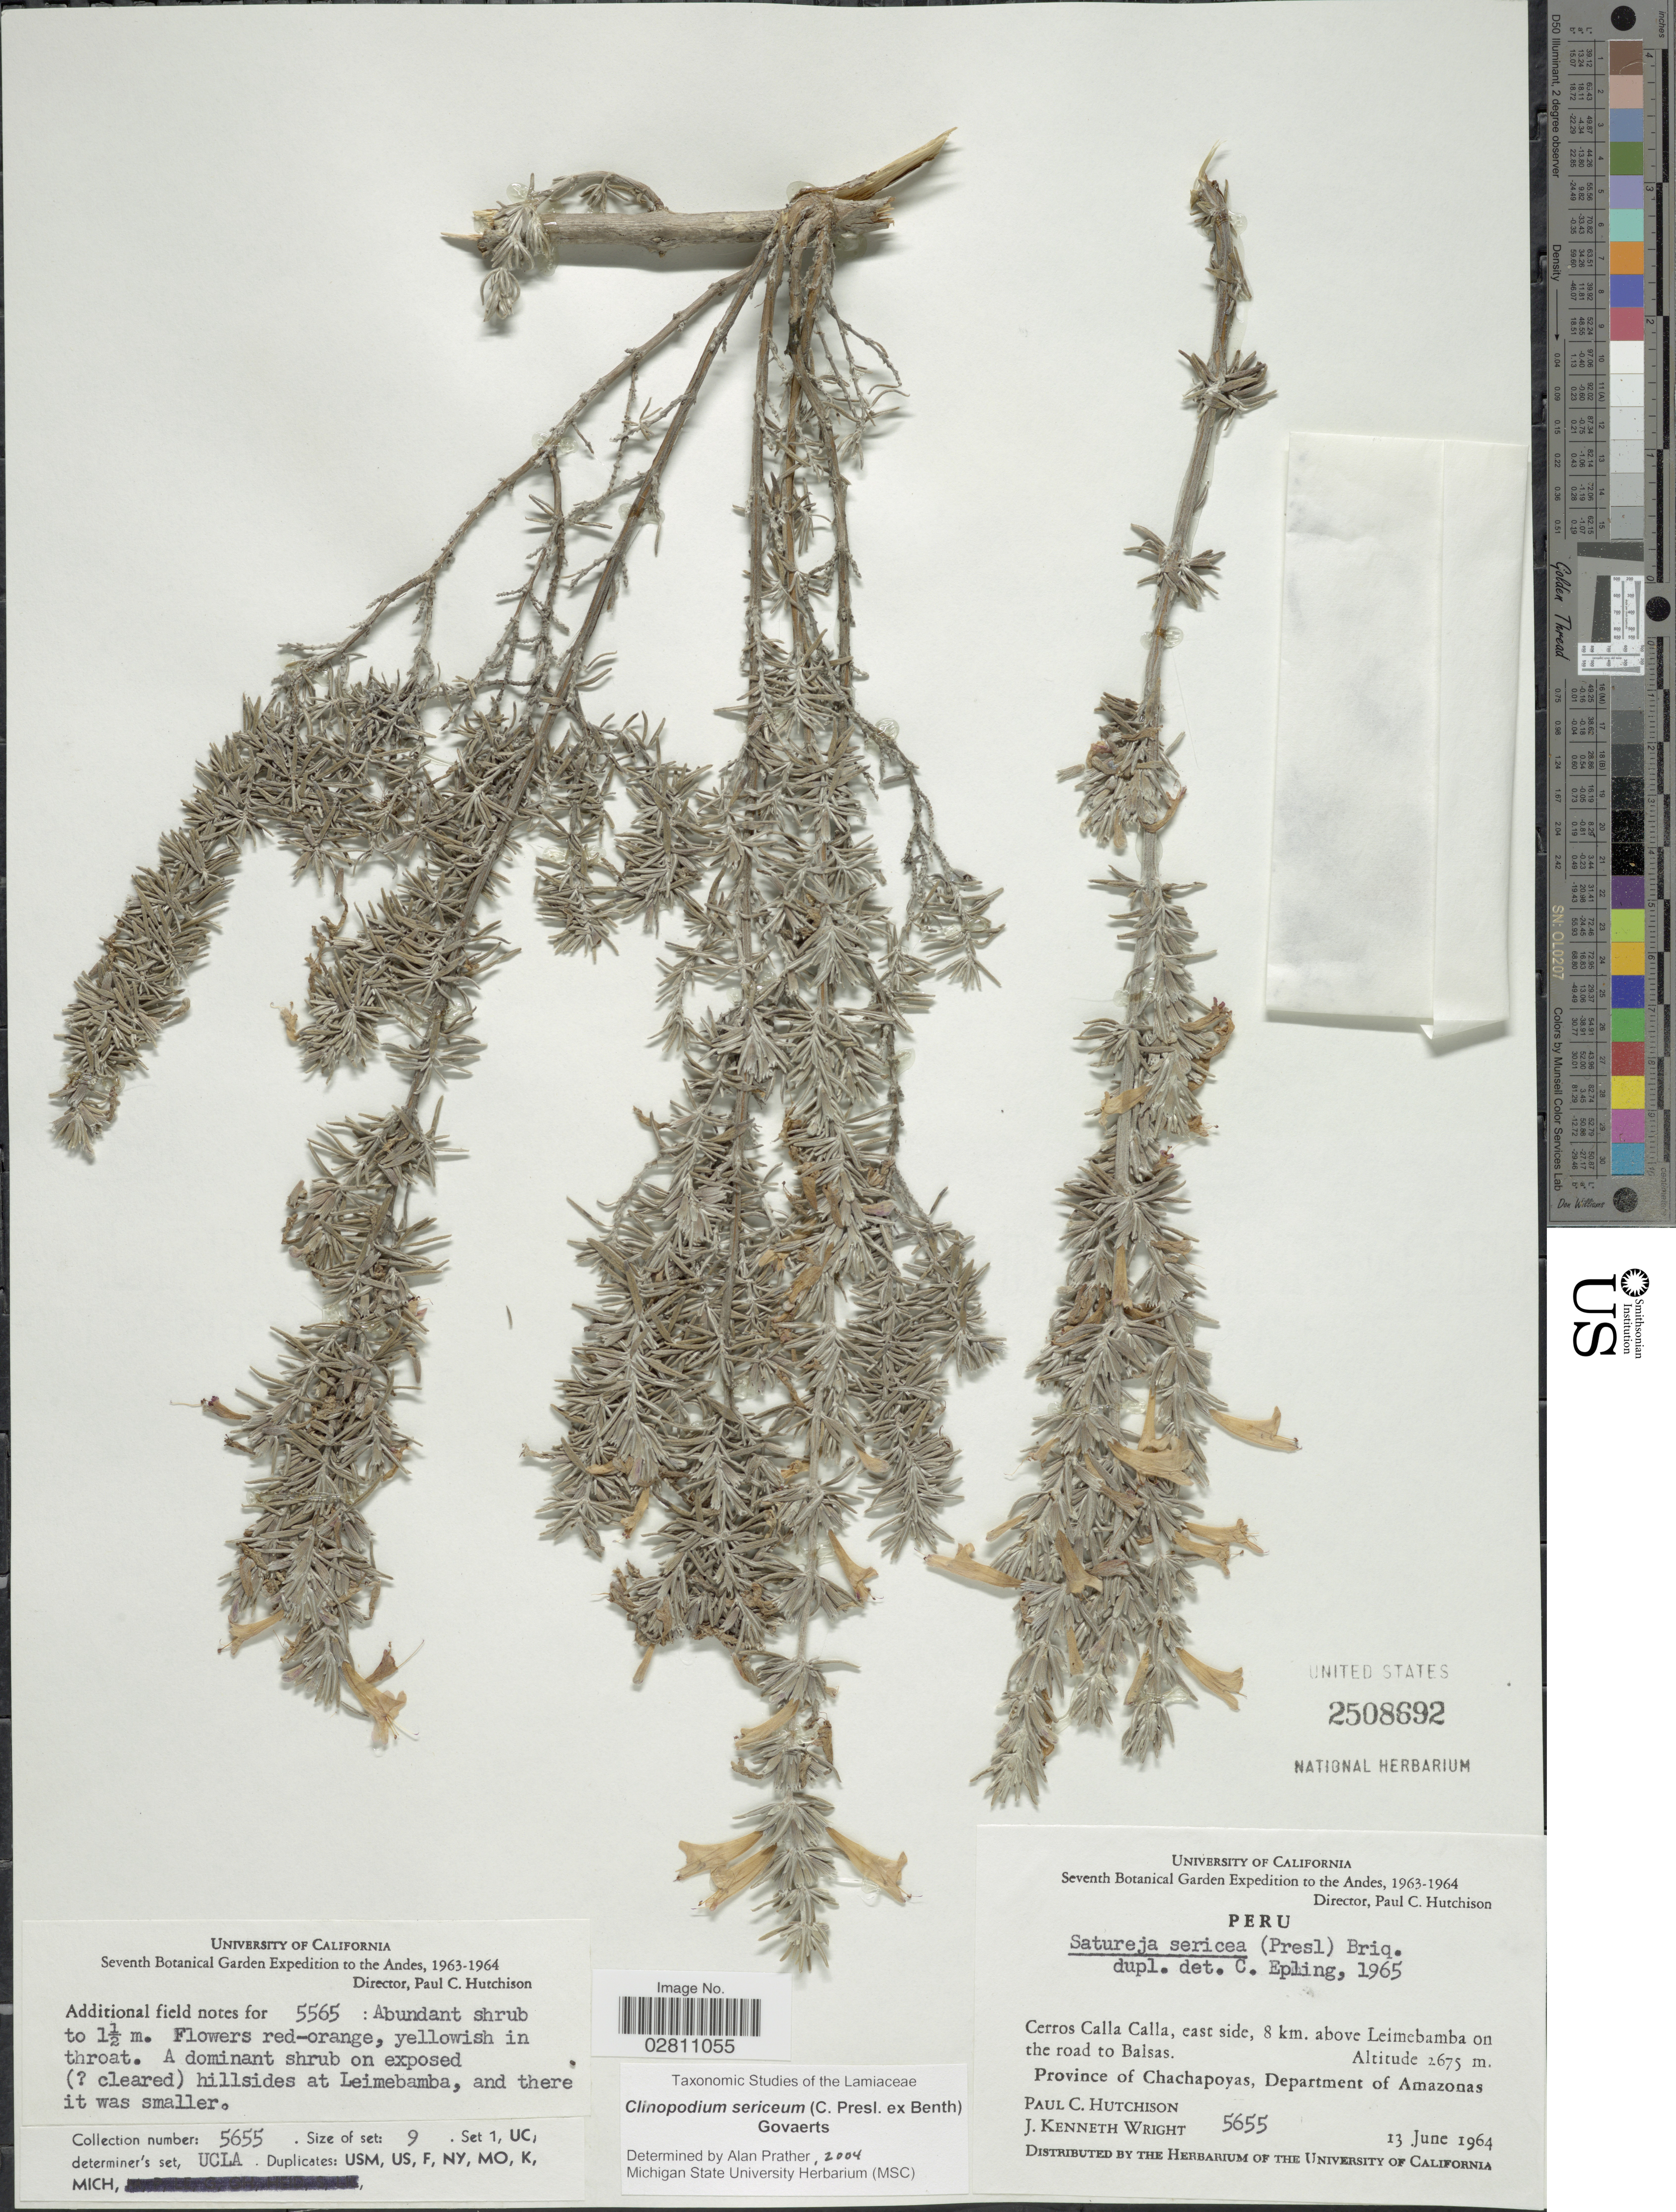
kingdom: Plantae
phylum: Tracheophyta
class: Magnoliopsida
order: Lamiales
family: Lamiaceae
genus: Clinopodium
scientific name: Clinopodium sericeum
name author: (C. Presl ex Benth.) Govaerts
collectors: P. C. Hutchison & J. K. Wright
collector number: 5655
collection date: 1964-06-13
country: Peru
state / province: Amazonas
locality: Andes, Cerros Calla Calla, east side, 8 km. above Leimebamba on the road to Balsas, Province of Chachapoyas, Department of Amazonas.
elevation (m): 2675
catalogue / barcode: US 2508692